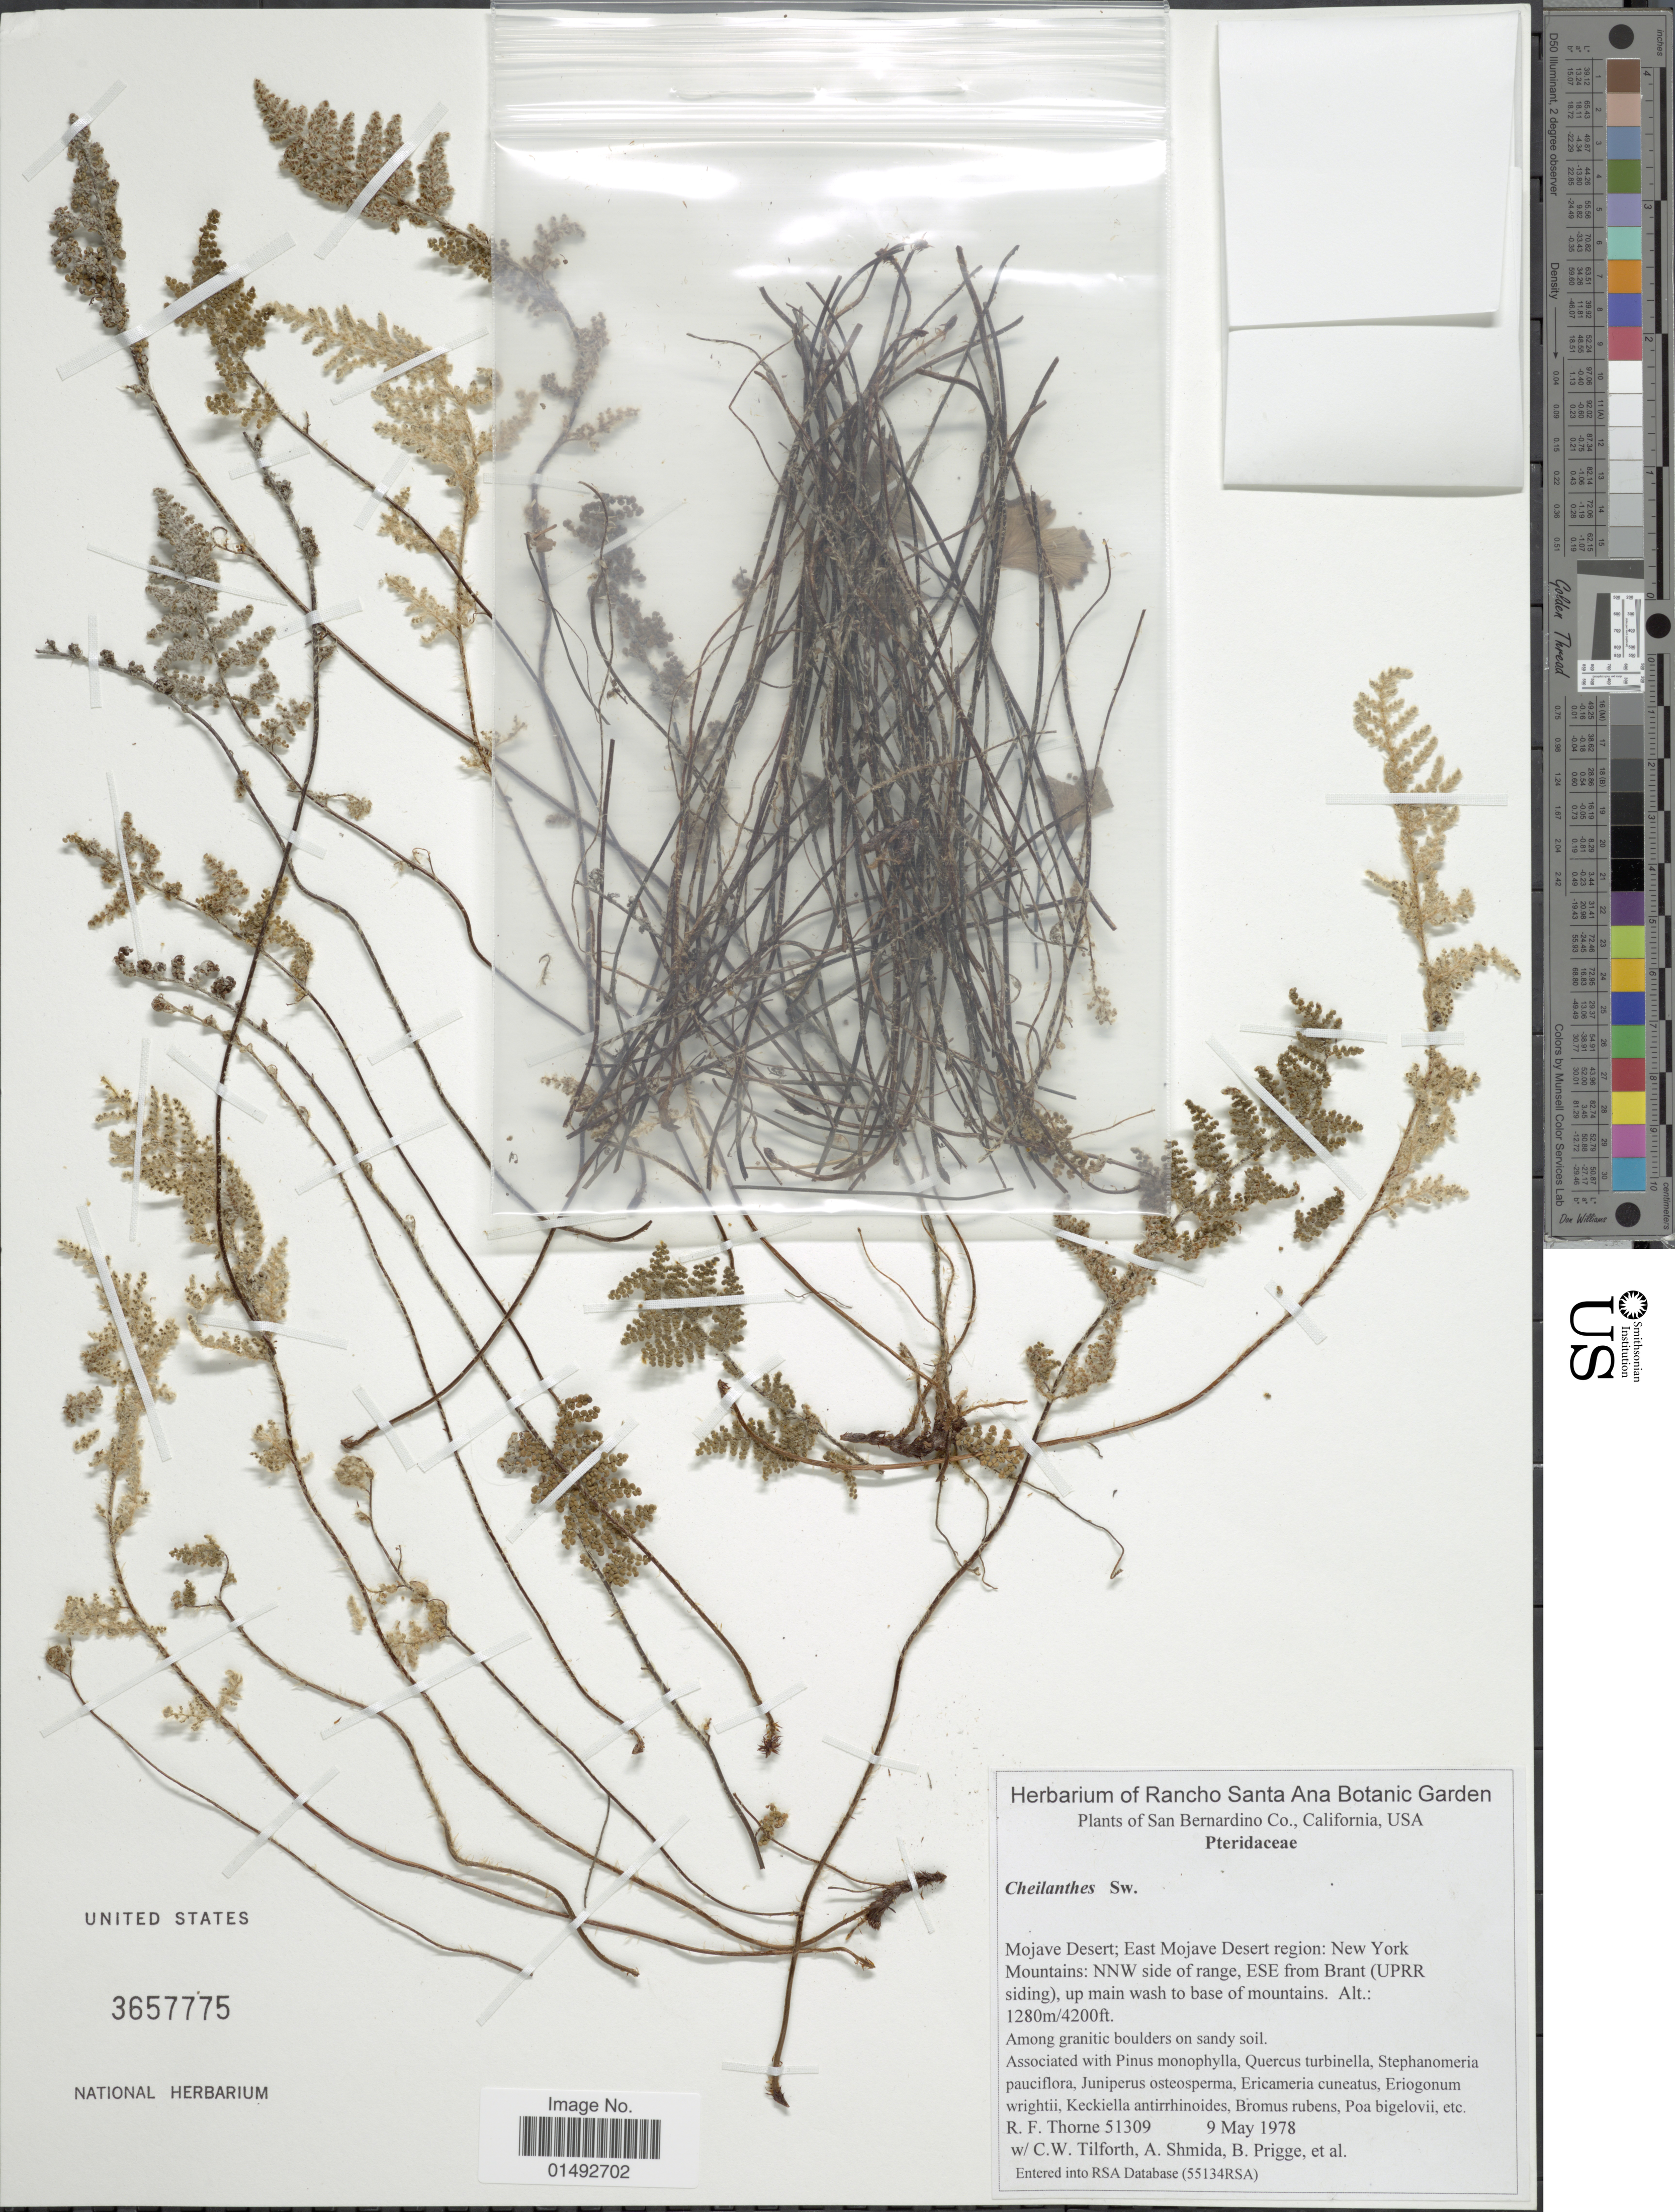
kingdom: Plantae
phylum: Tracheophyta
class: Polypodiopsida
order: Polypodiales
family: Pteridaceae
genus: Myriopteris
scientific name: Myriopteris covillei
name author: (Maxon) Á. Löve & D. Löve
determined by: Grusz, A. L.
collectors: R. F. Thorne, C. Tilforth, A. Shmida, B. Prigge & et al.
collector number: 51309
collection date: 1978-05-09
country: United States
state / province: California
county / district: San Bernardino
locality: San Bernardino Co., Mojave Desert; East Mojave region: New York Mountains:NNW side of range, ESE from Brant (UPRR siding), un main wash to base mountains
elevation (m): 1280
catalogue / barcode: US 3657775